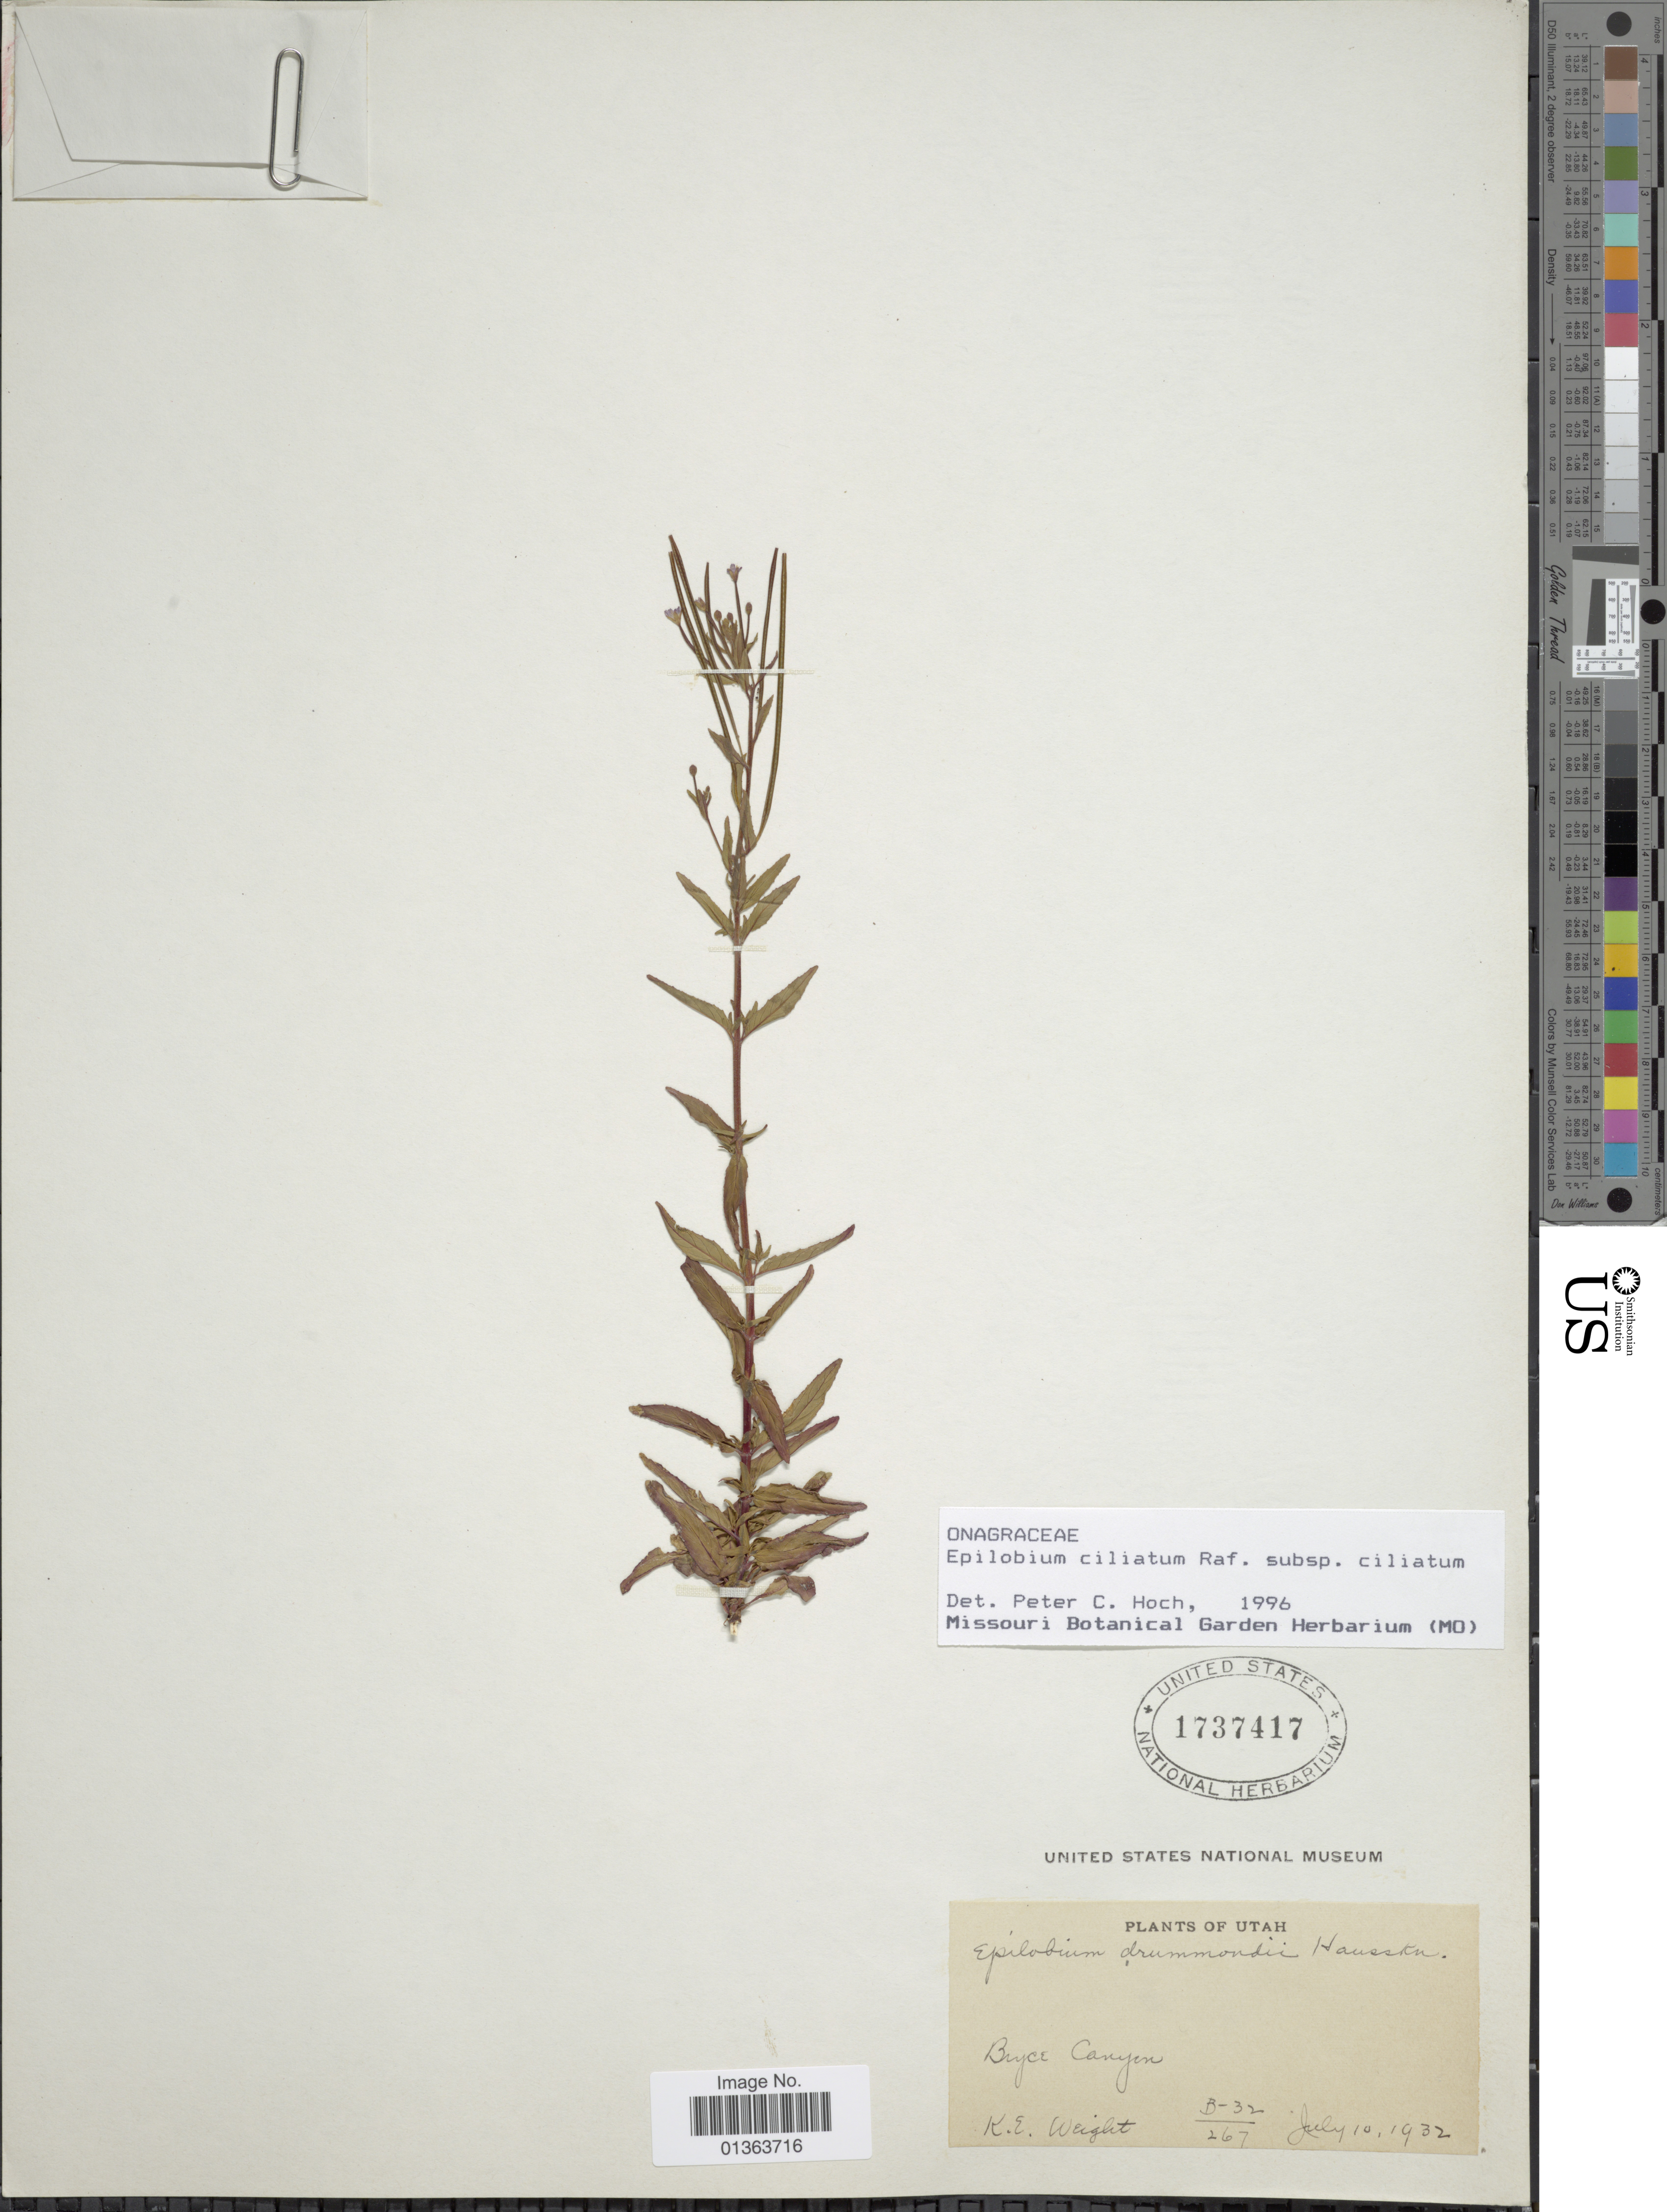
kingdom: Plantae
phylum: Tracheophyta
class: Magnoliopsida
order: Myrtales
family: Onagraceae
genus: Epilobium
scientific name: Epilobium ciliatum subsp. ciliatum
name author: Raf.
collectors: K. Weight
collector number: B-32/267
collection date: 1932-07-10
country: United States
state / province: Utah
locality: Bryce Canyon.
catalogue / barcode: US 1737417